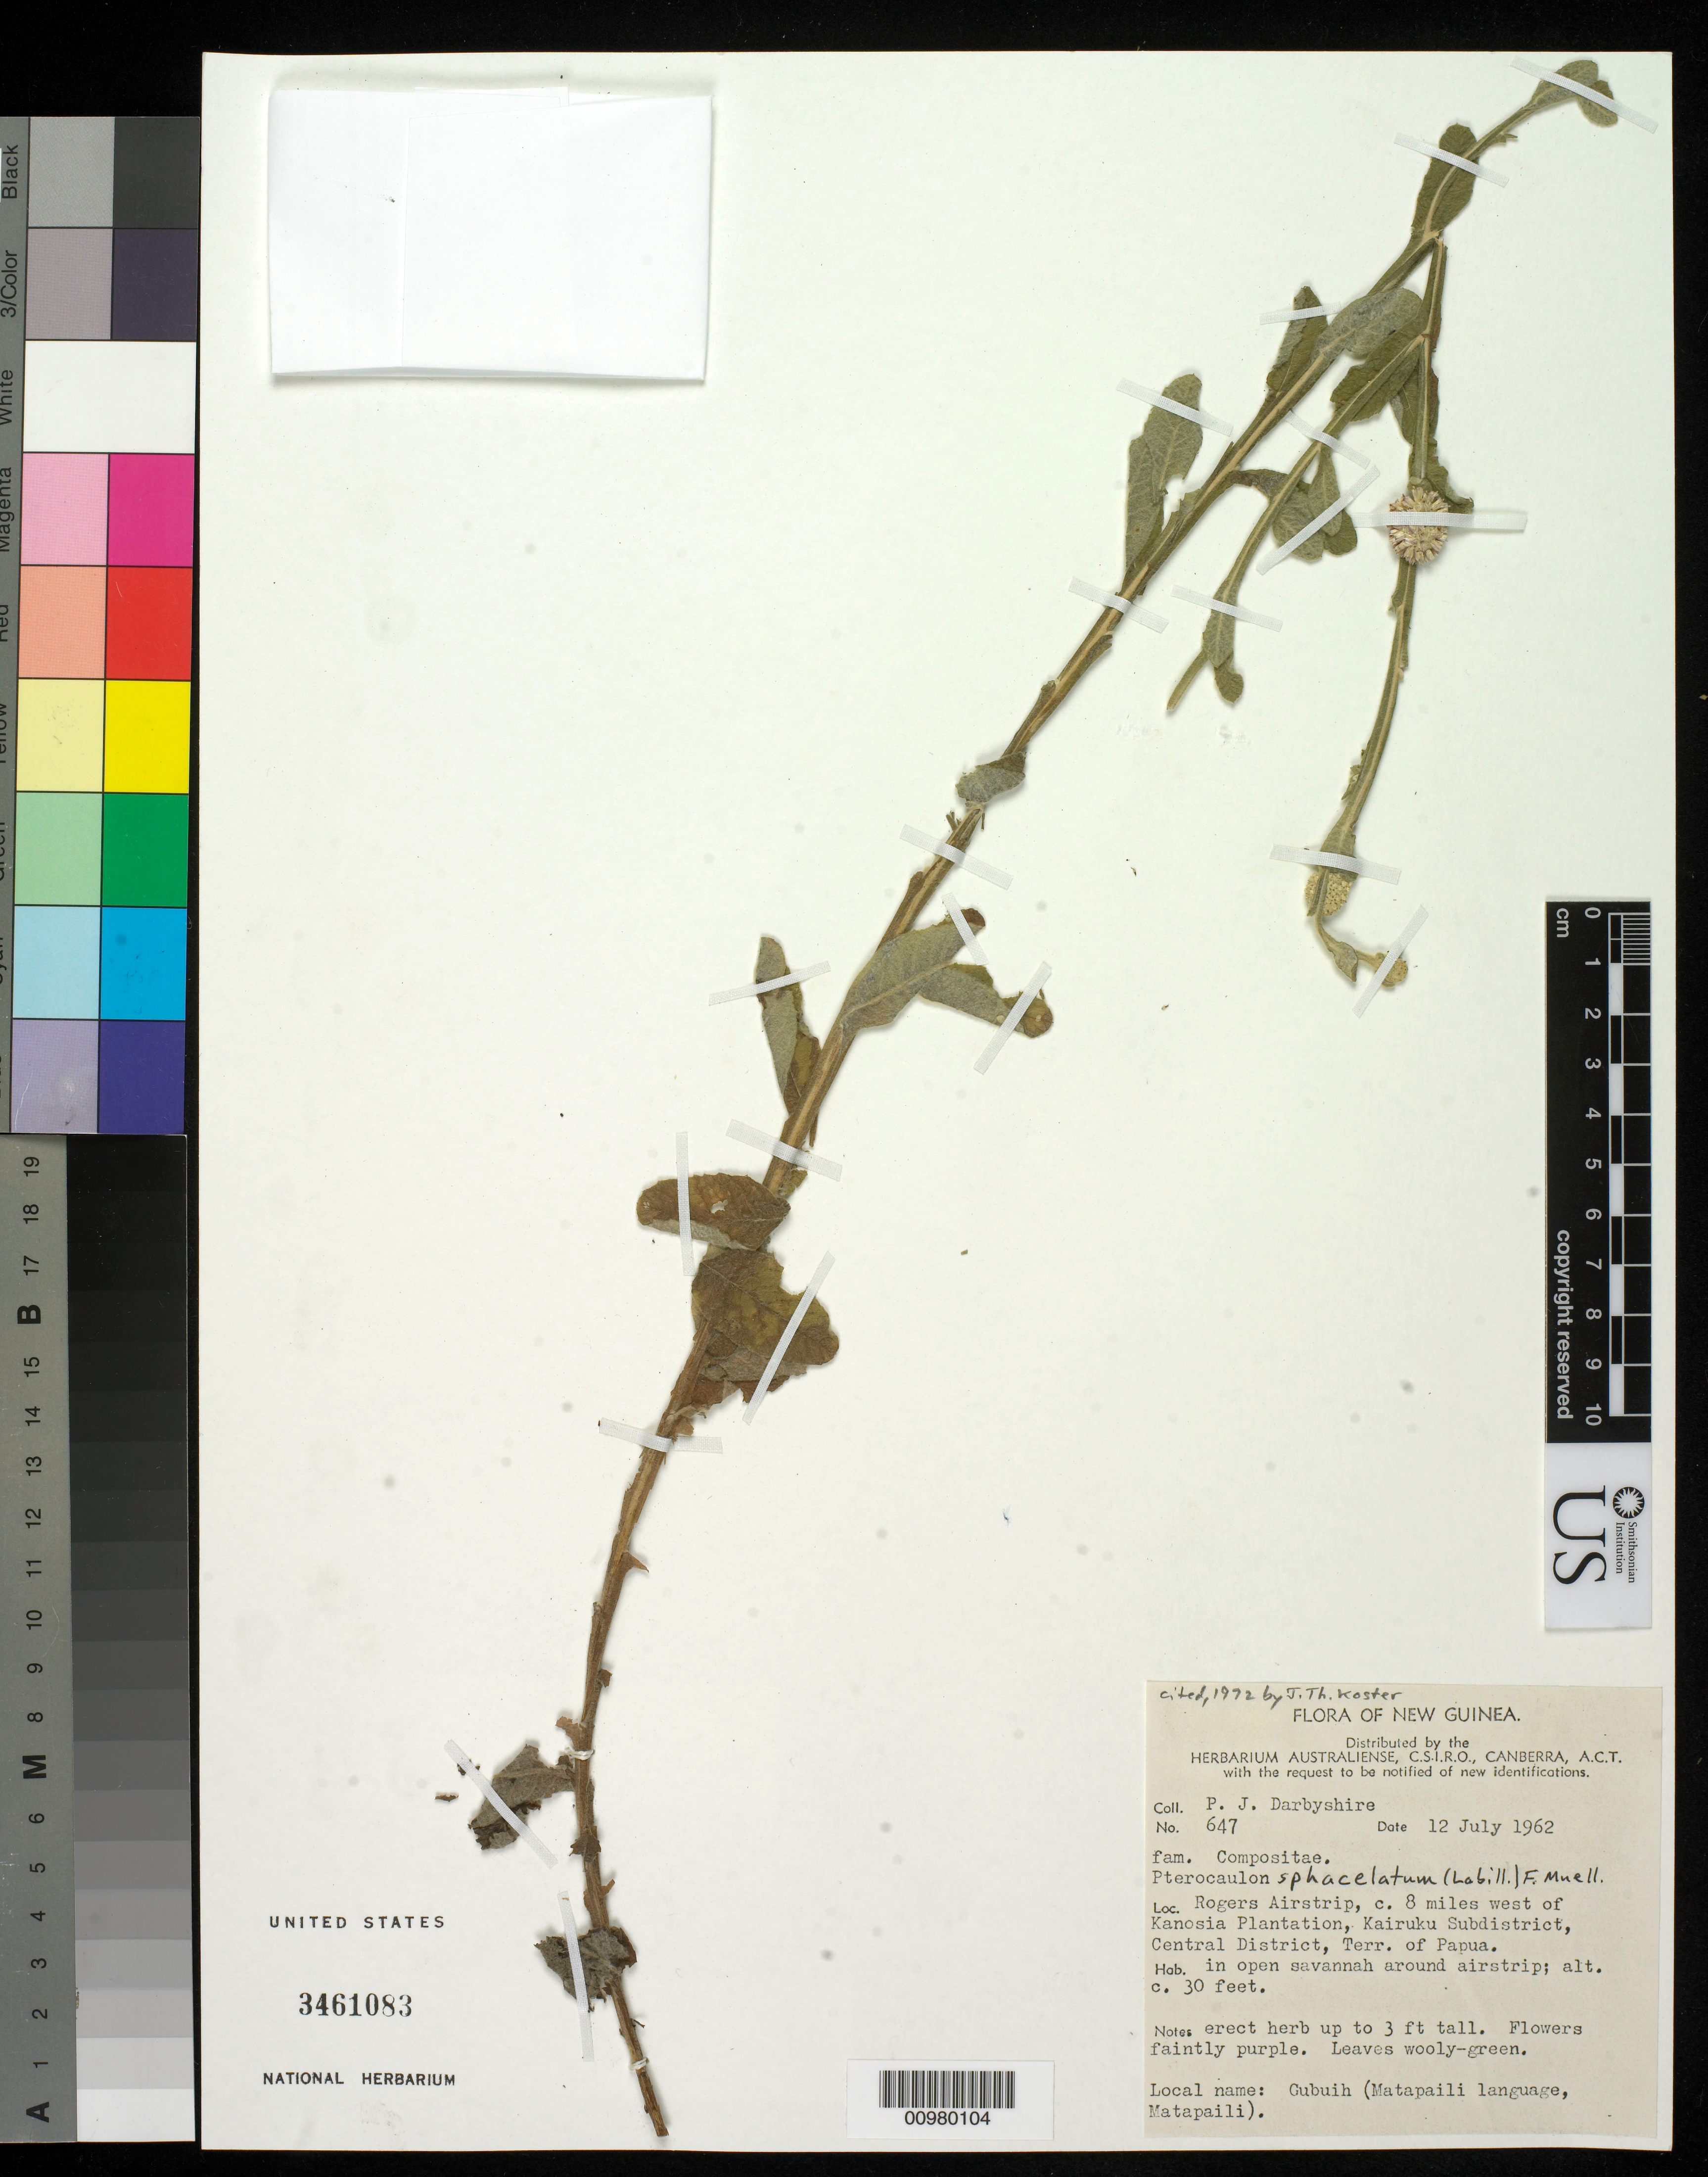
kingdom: Plantae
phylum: Tracheophyta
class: Magnoliopsida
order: Asterales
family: Asteraceae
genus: Pterocaulon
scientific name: Pterocaulon paradoxum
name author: A.R. Bean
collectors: P. Darbyshire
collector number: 647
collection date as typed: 12 Jul 1962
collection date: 1962-07-12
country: Papua New Guinea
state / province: Central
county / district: Kairuku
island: New Guinea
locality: Rogers Airstrip, c 8 miles W of Kanosia Plantation, Kairuku subdistrict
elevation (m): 9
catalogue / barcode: US 3461083